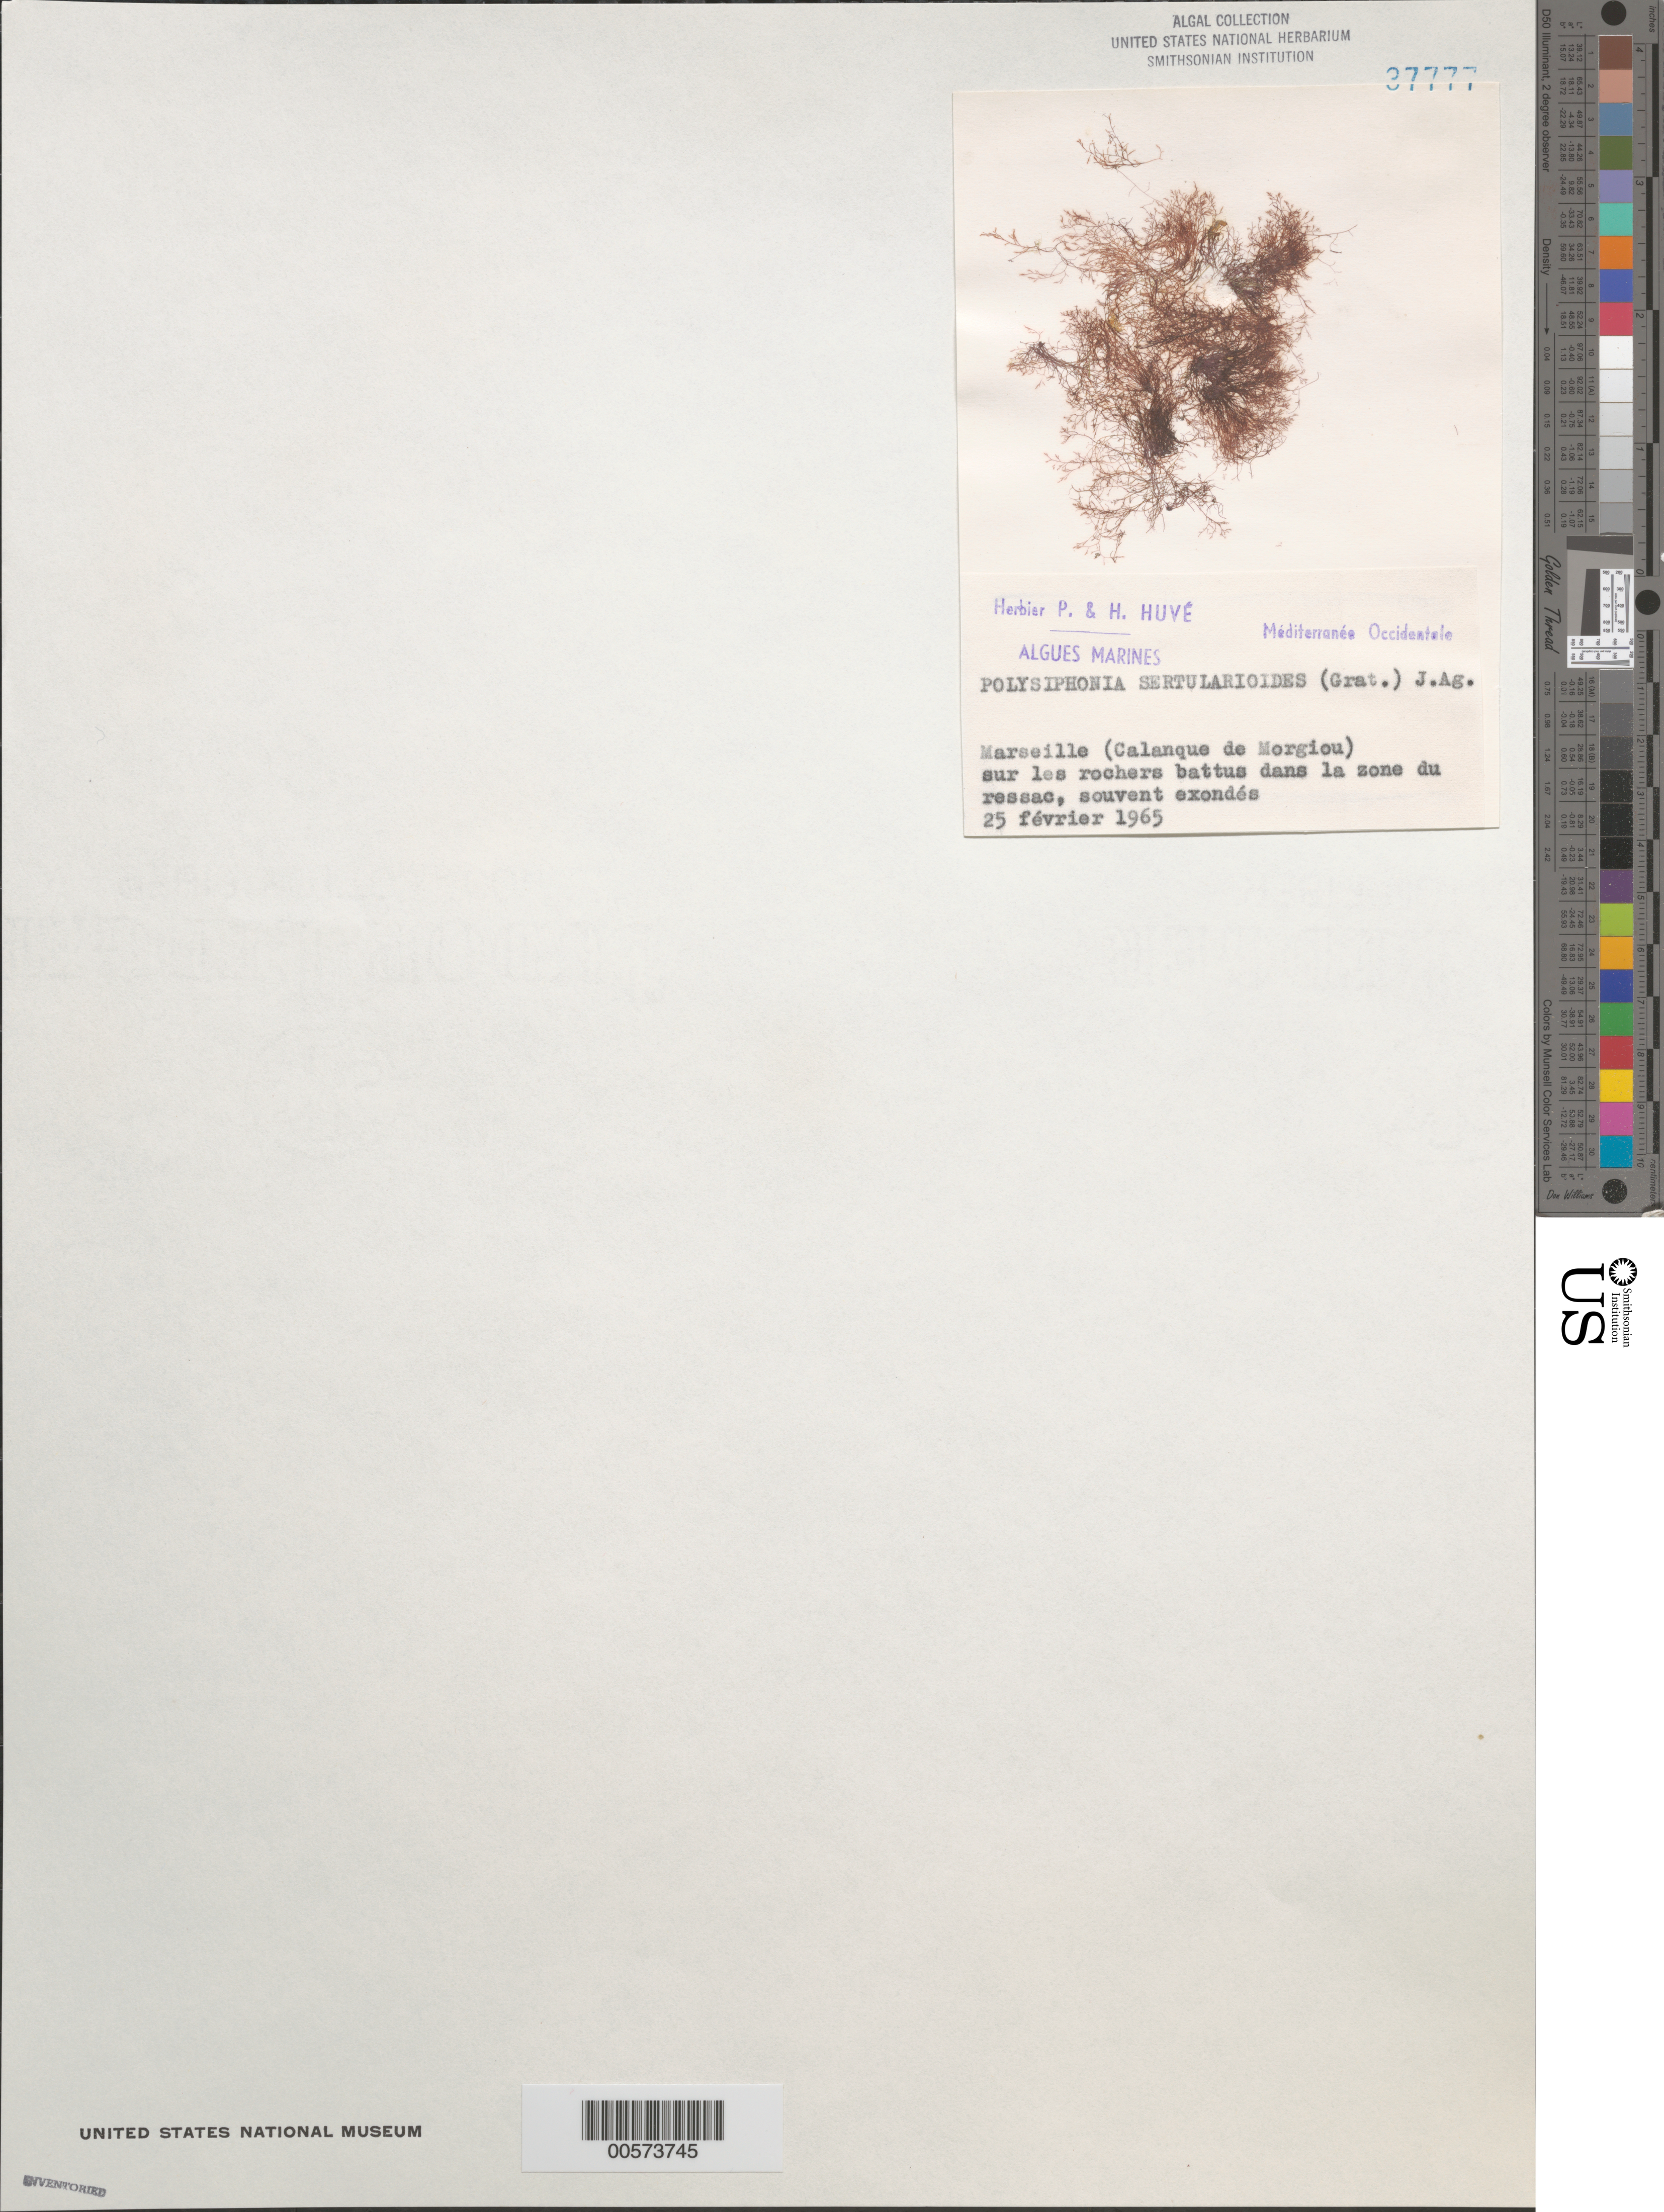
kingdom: Plantae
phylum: Rhodophyta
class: Florideophyceae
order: Ceramiales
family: Rhodomelaceae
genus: Polysiphonia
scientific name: Polysiphonia sertularioides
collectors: P. Huve & H. Huve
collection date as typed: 25 Feb 1965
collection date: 1965-02-25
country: France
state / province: Provence-Alpes-Côte d'Azur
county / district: Bouches-du-Rhône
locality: Calanque de Morgiou, Marseille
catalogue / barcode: US 37777